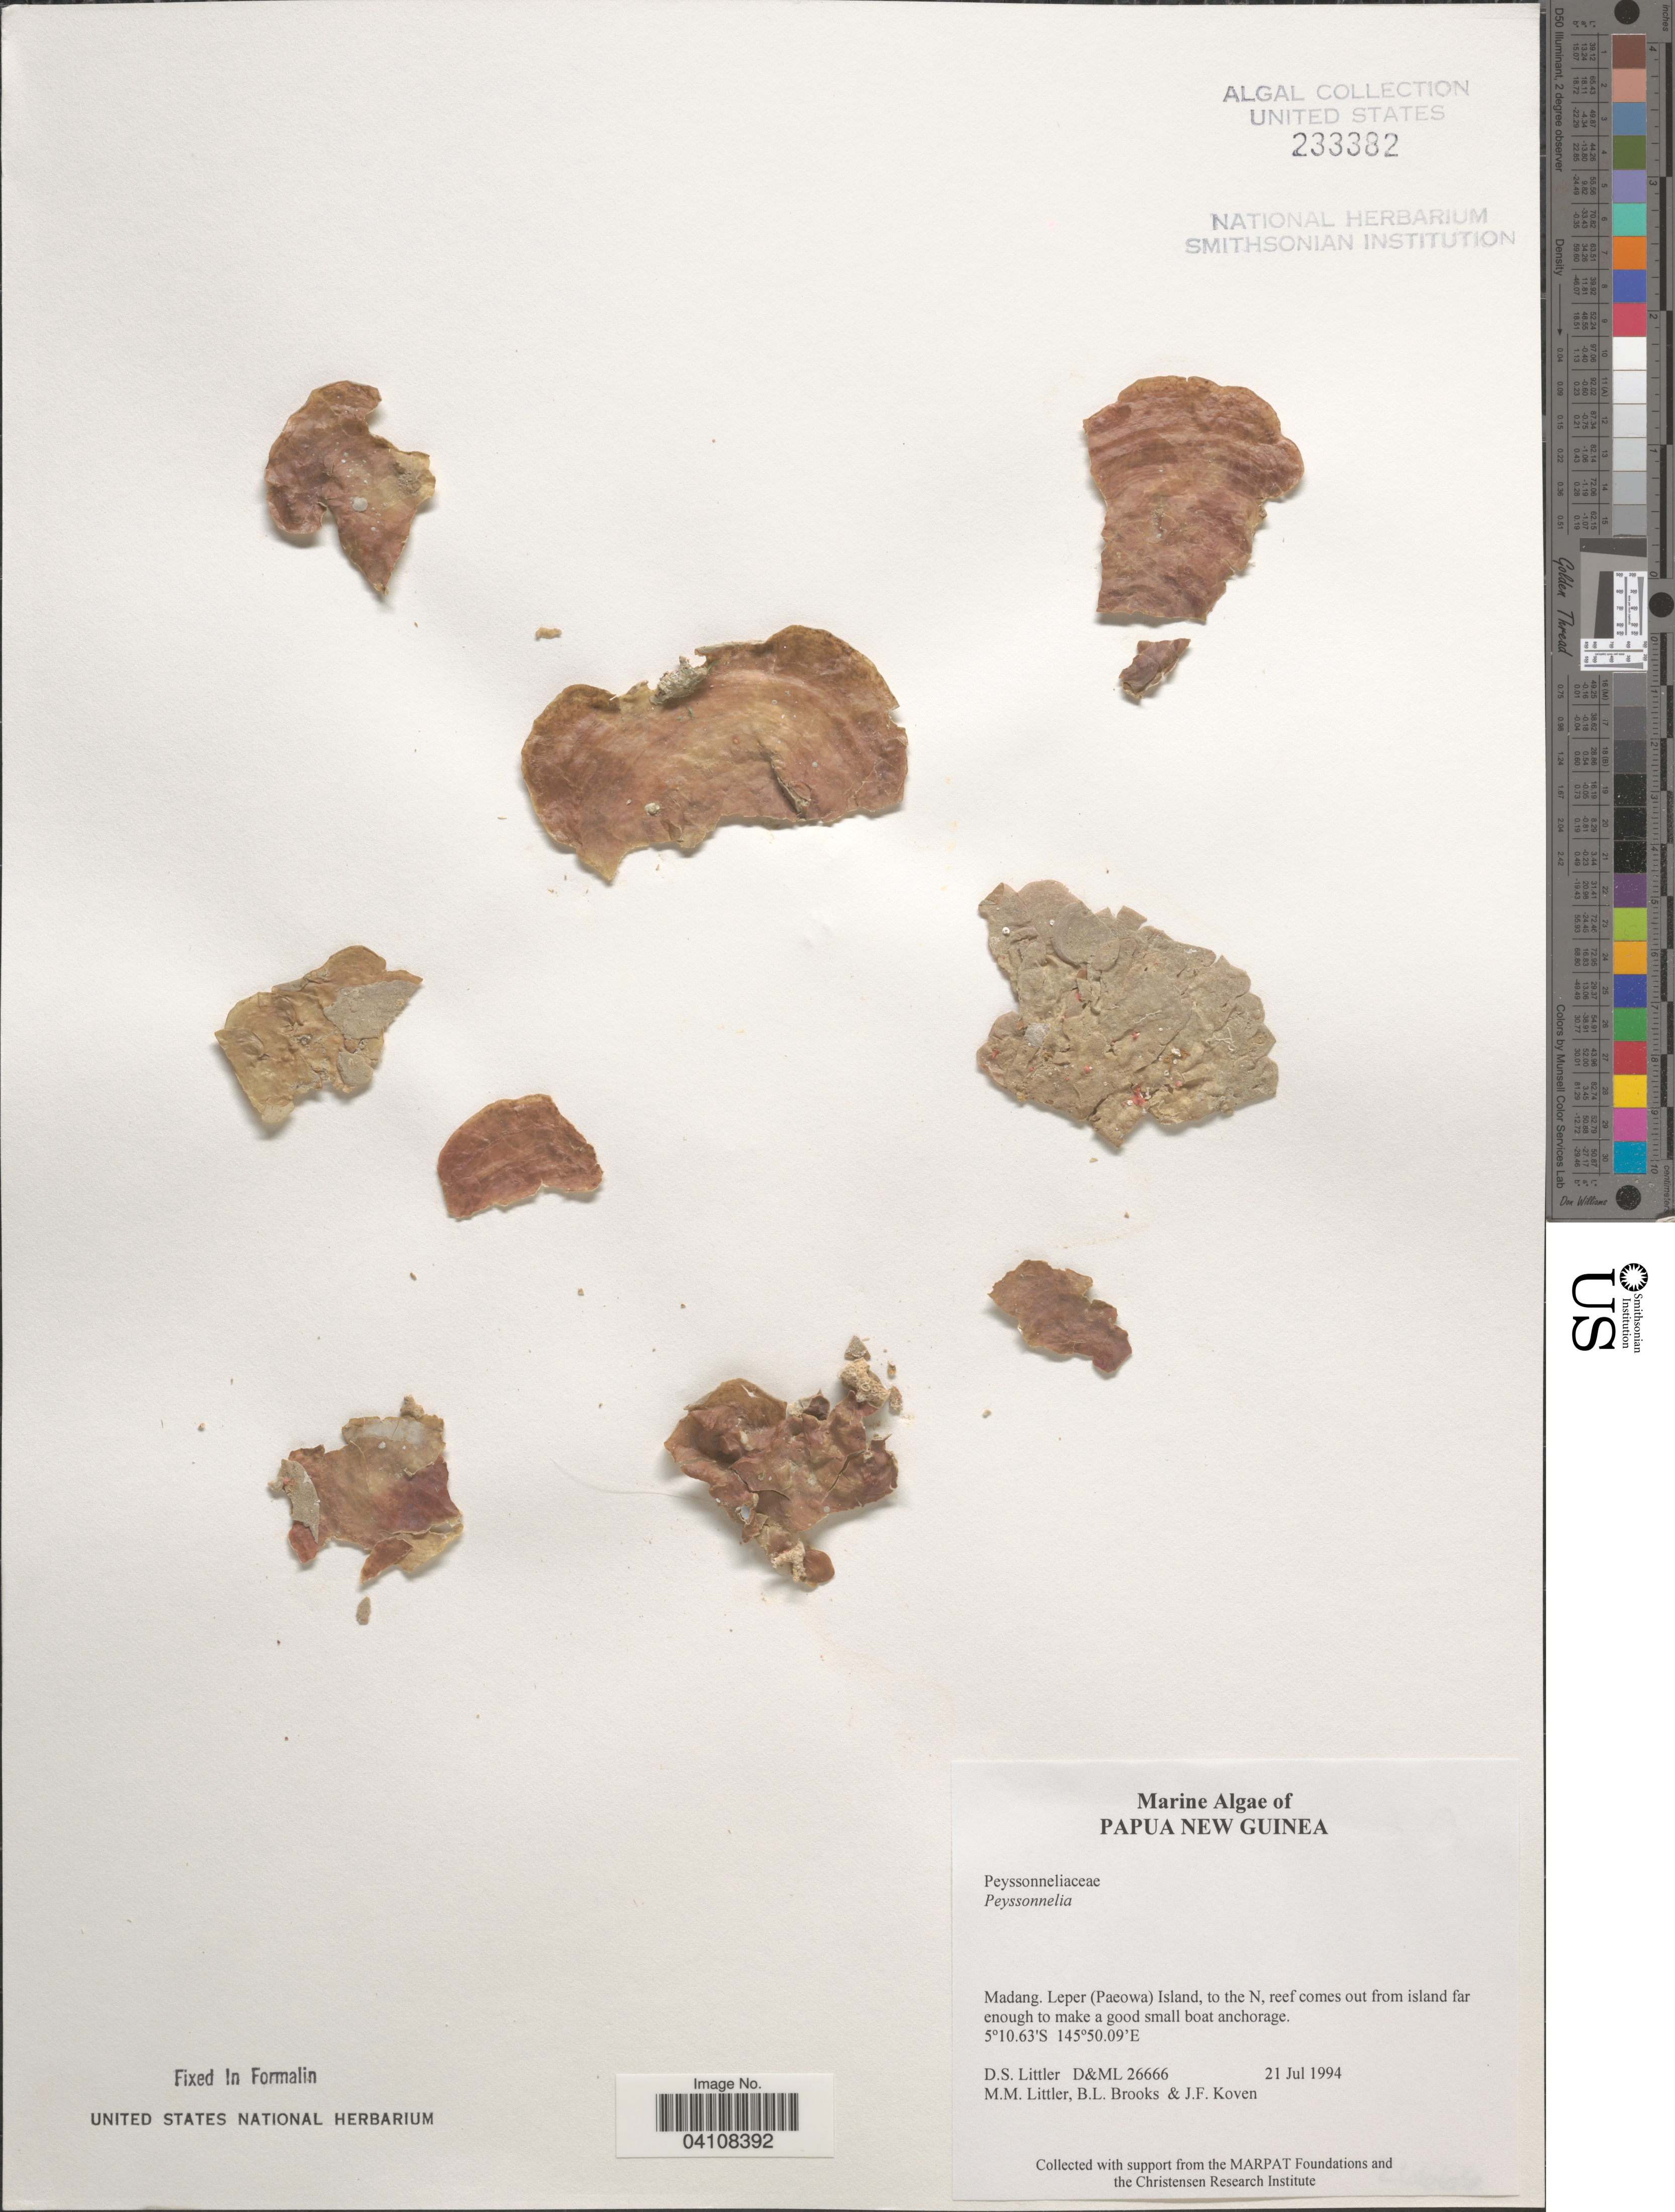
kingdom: Plantae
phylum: Rhodophyta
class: Florideophyceae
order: Peyssonneliales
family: Peyssonneliaceae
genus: Peyssonnelia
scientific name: Peyssonnelia sp.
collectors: D. S. Littler, B. Brooks & J. Koven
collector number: D&ML26666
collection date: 1994-07-21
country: Papua New Guinea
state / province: Madang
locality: Leper (Paeowa) Island, to the N, reef comes out from island far enough to make a good small boat anchorage.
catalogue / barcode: US 233382